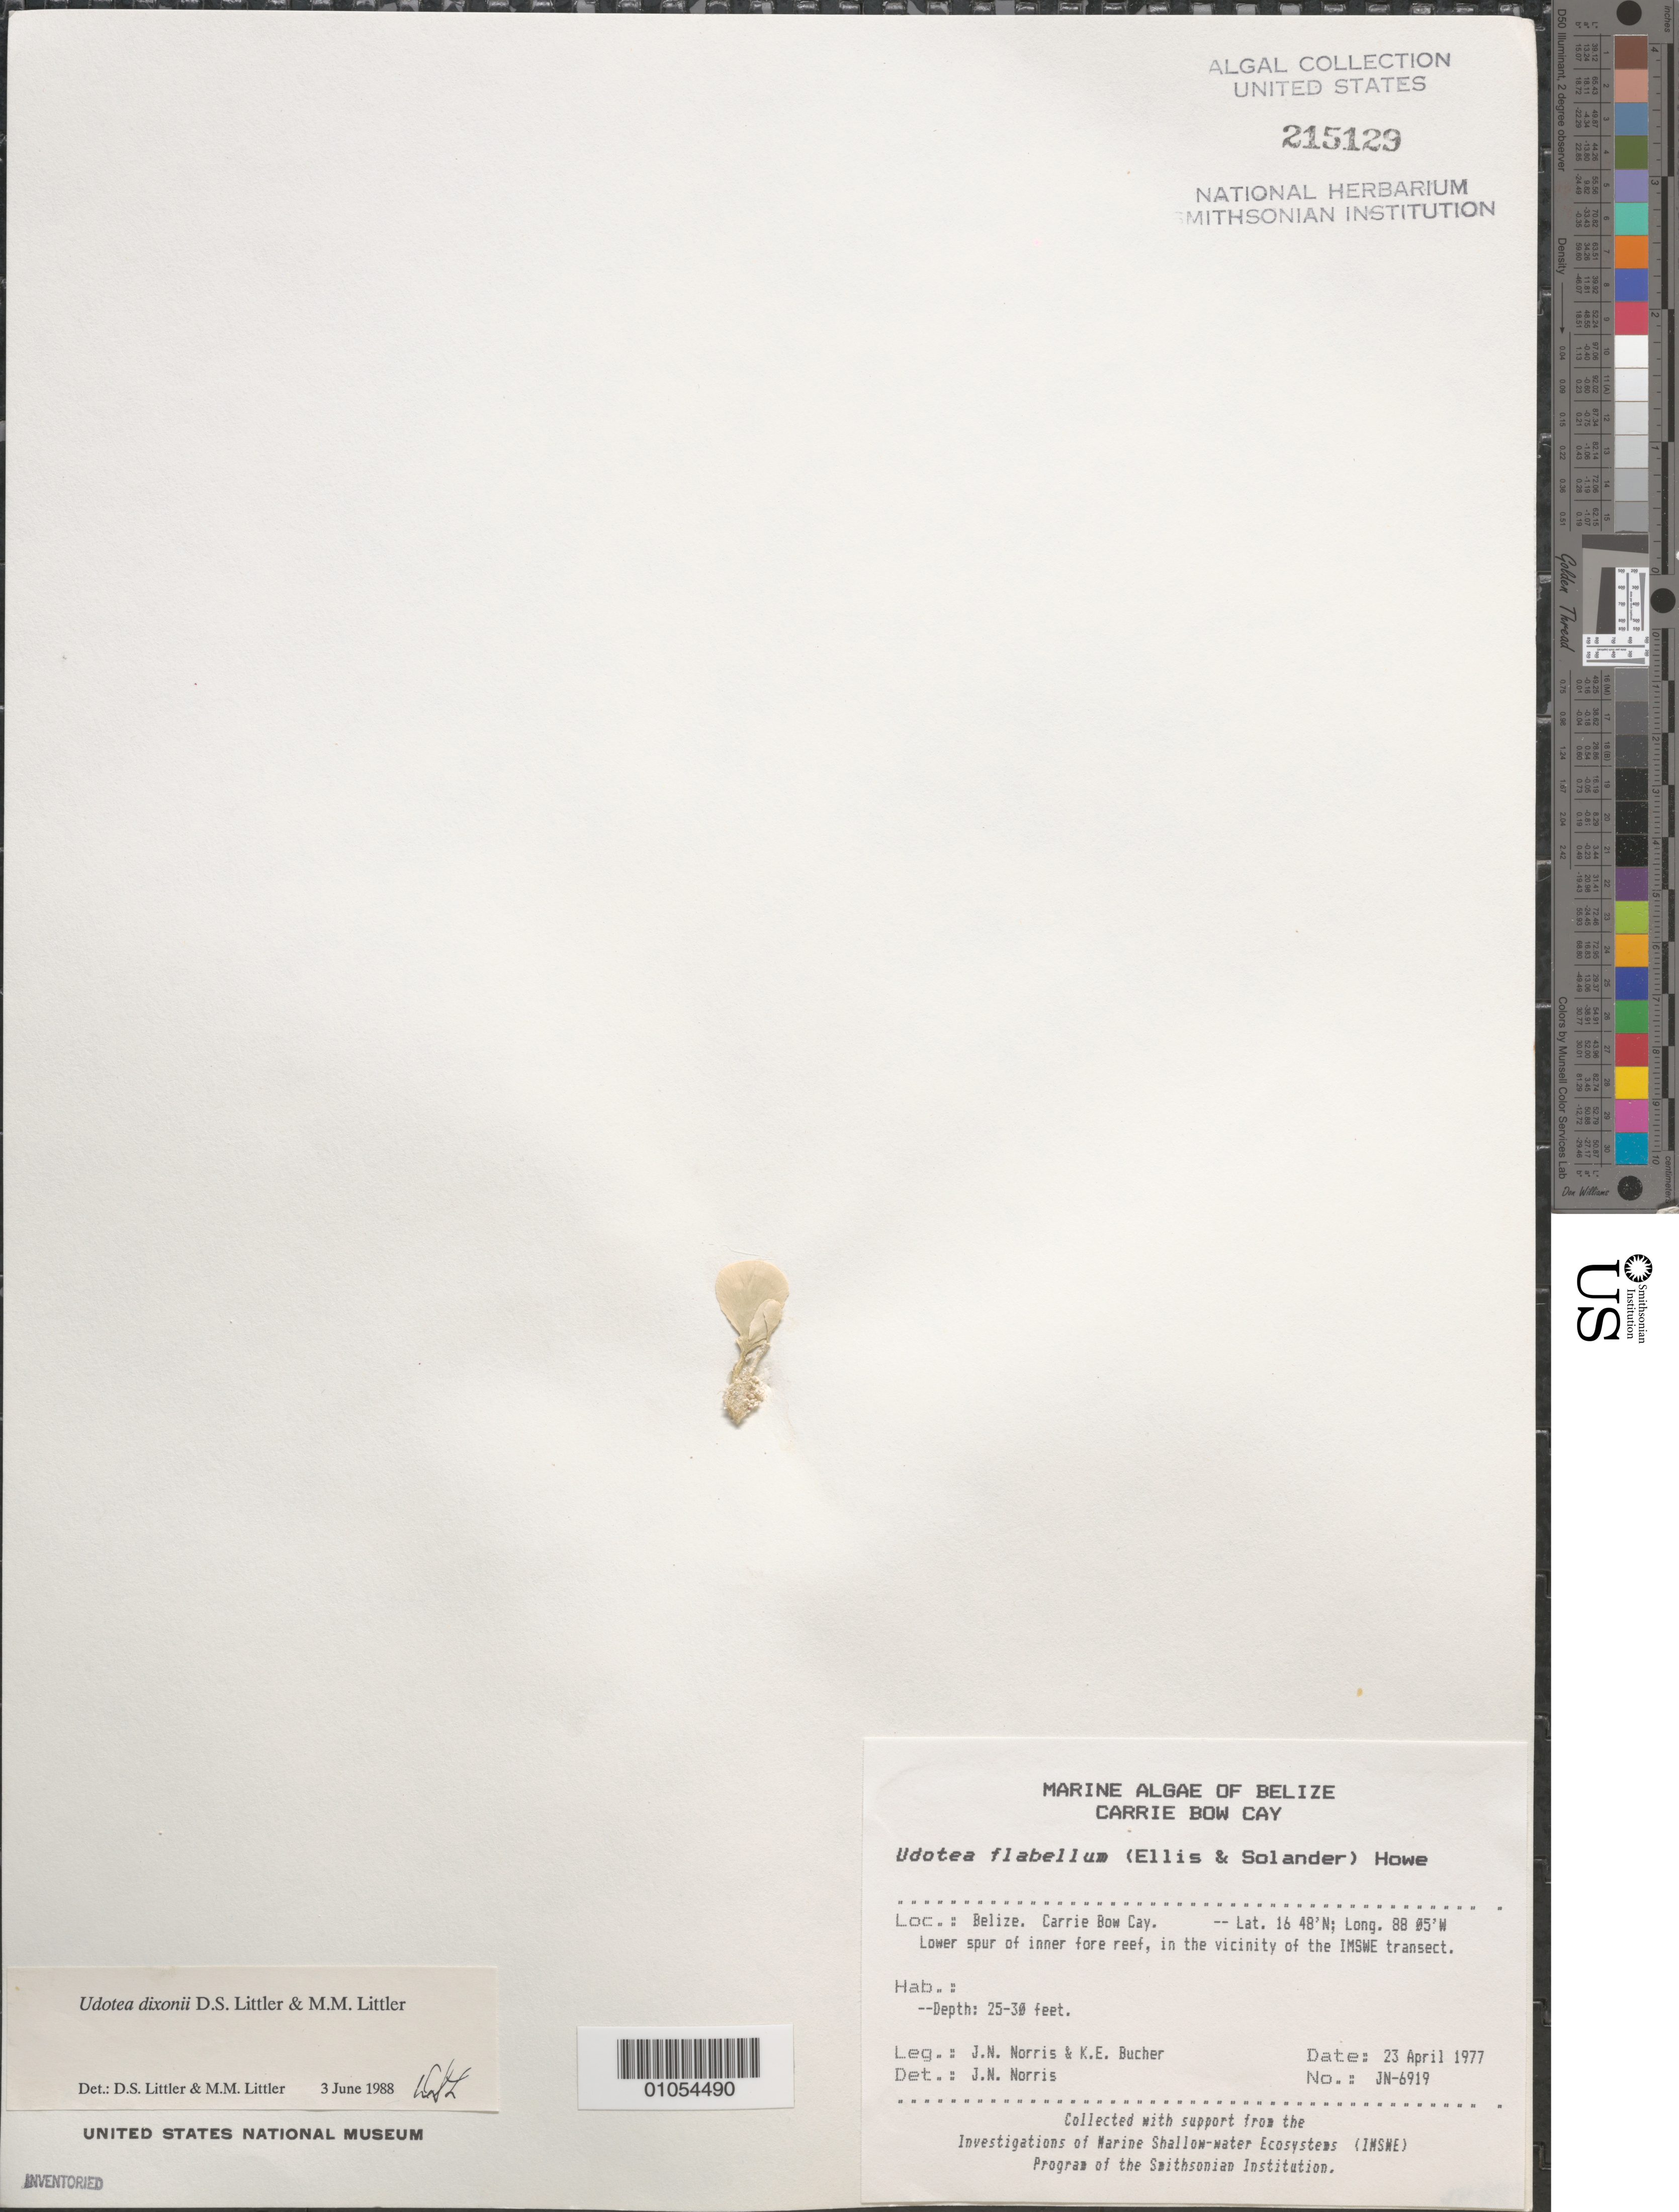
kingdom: Plantae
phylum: Chlorophyta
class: Ulvophyceae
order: Bryopsidales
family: Udoteaceae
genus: Udotea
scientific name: Udotea dixonii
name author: D.S. Littler & Littler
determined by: Littler, D. S.; Littler, M. M.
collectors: J. N. Norris & K. E. Bucher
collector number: JN-6919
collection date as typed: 23 Apr 1977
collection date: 1977-04-23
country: Belize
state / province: Stann Creek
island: Carrie Bow Cay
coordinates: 16 48'N, 88 05'W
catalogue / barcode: US 215129